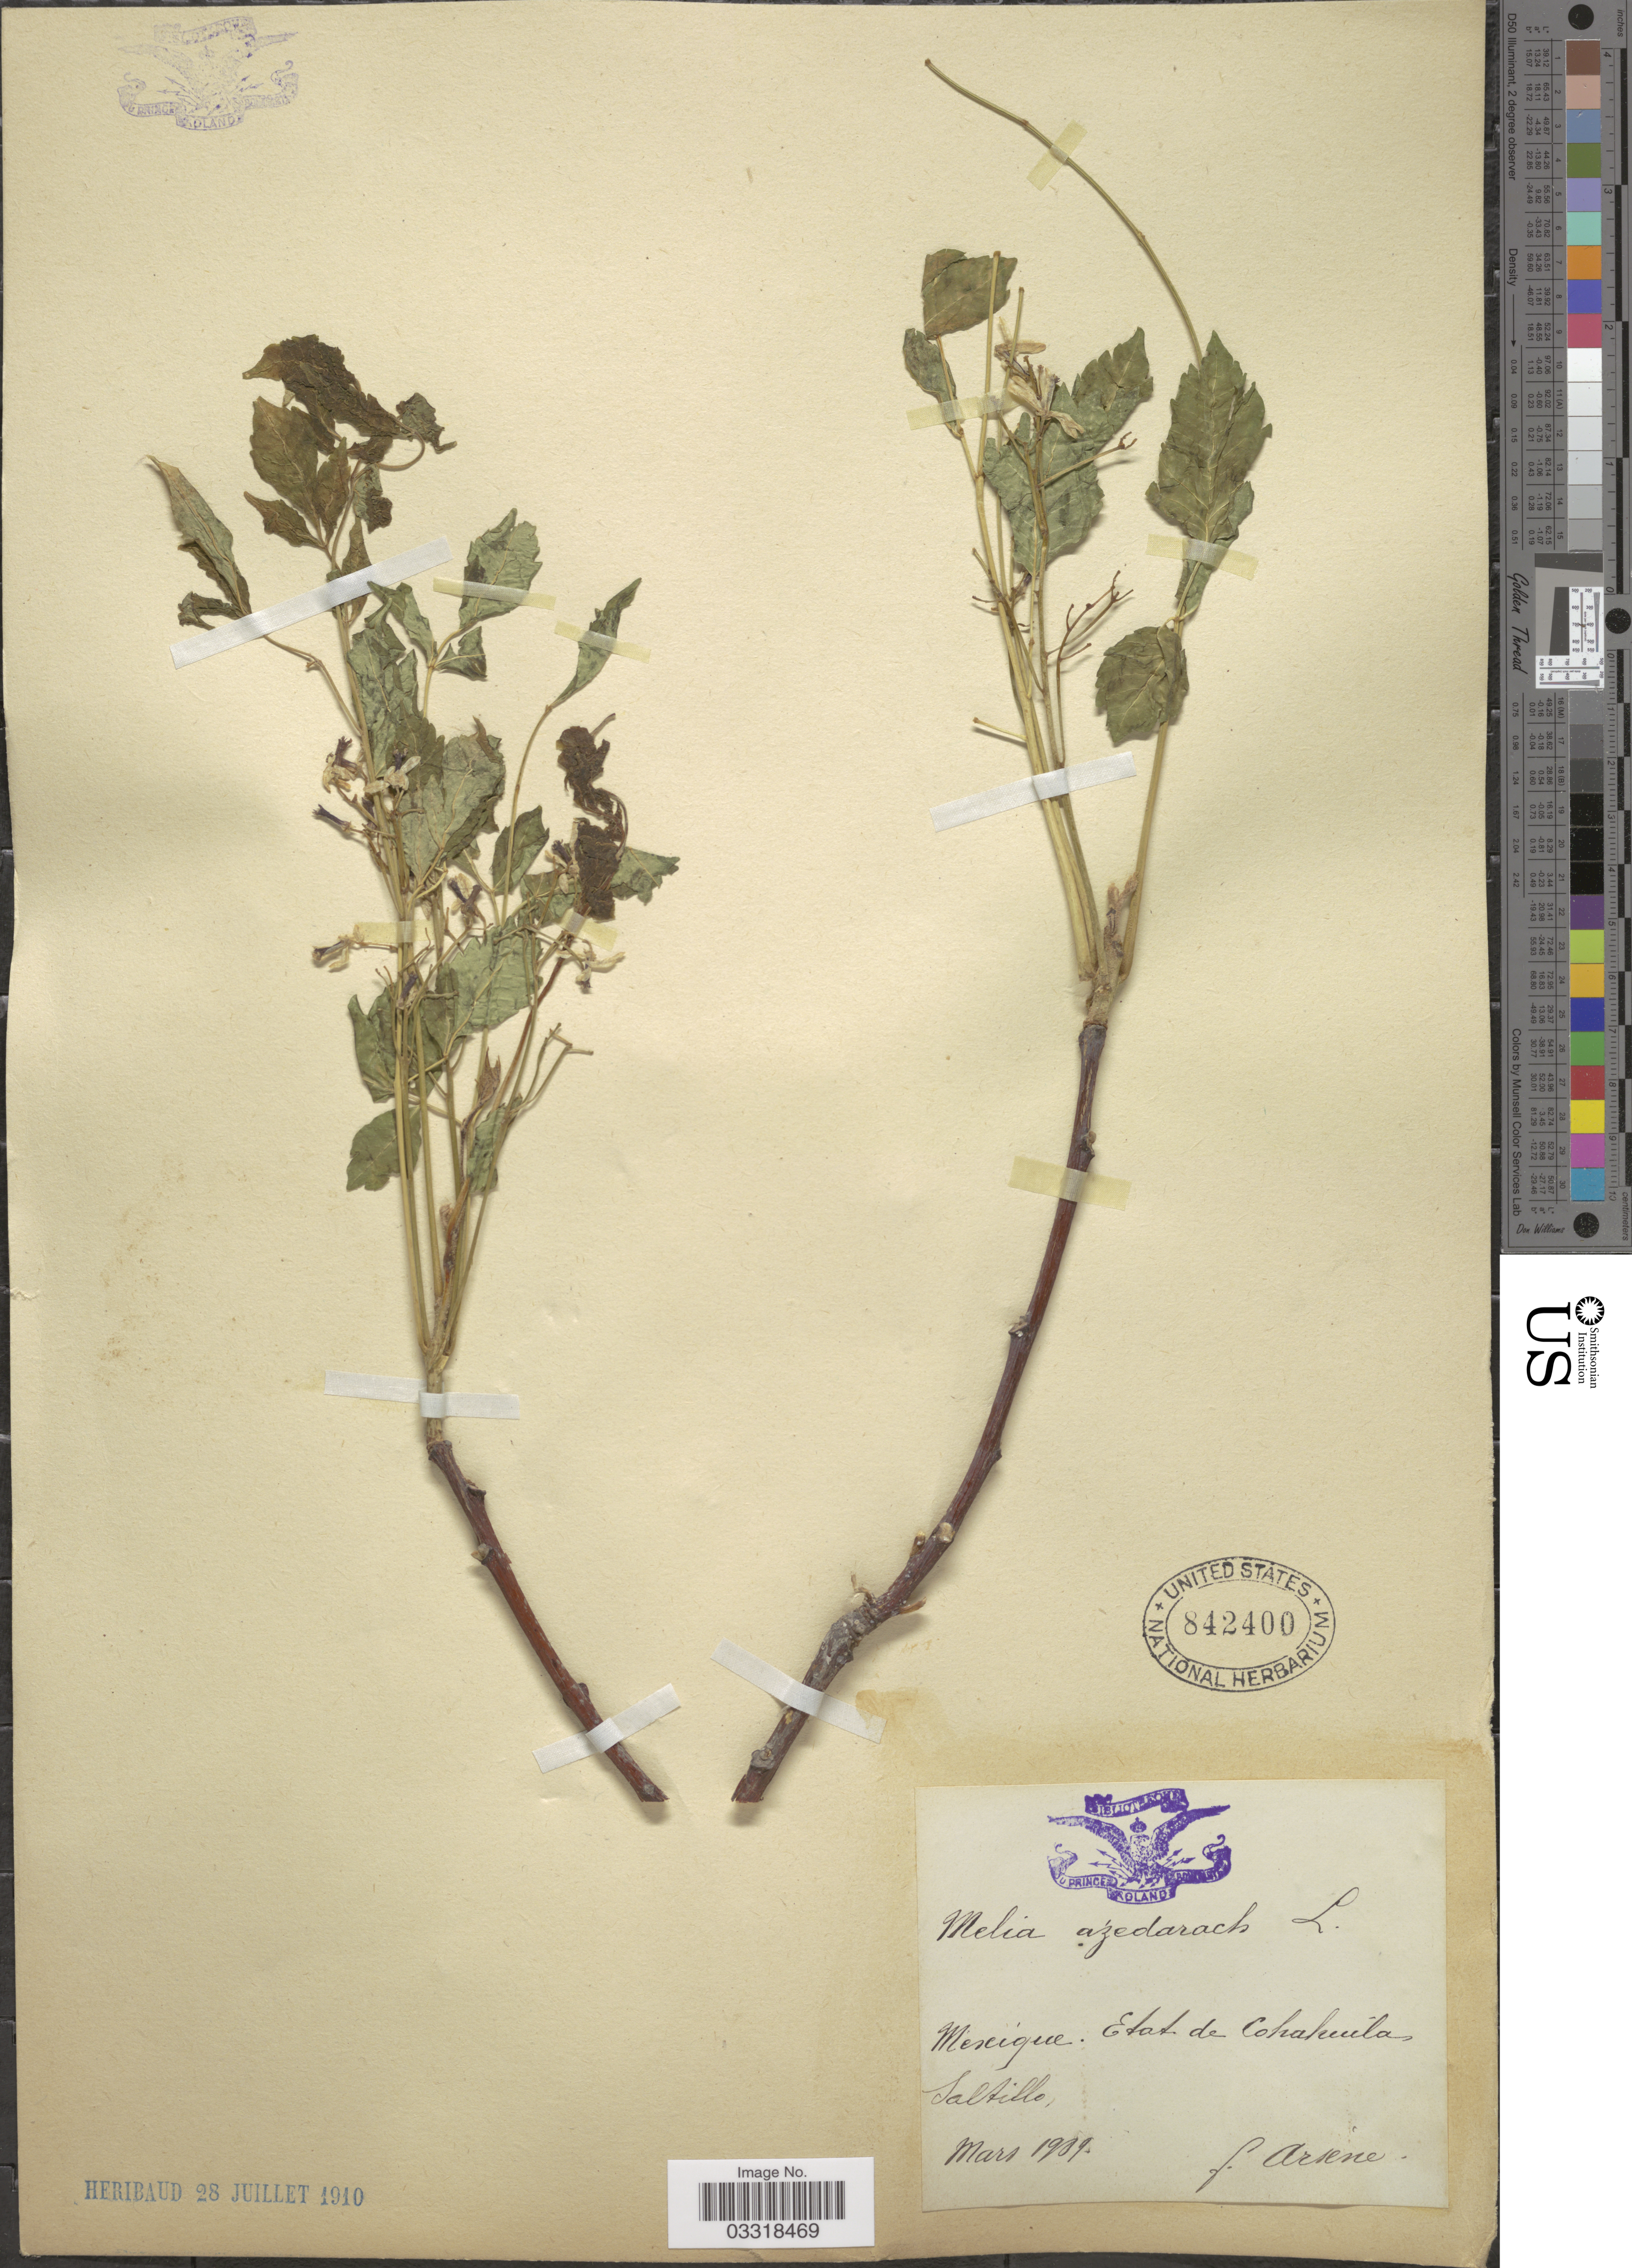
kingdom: Plantae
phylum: Tracheophyta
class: Magnoliopsida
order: Sapindales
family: Meliaceae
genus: Melia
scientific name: Melia azedarach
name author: L.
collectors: F. Arsène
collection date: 1909-03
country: Mexico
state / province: Coahuila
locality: Saltillo.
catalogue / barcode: US 842400